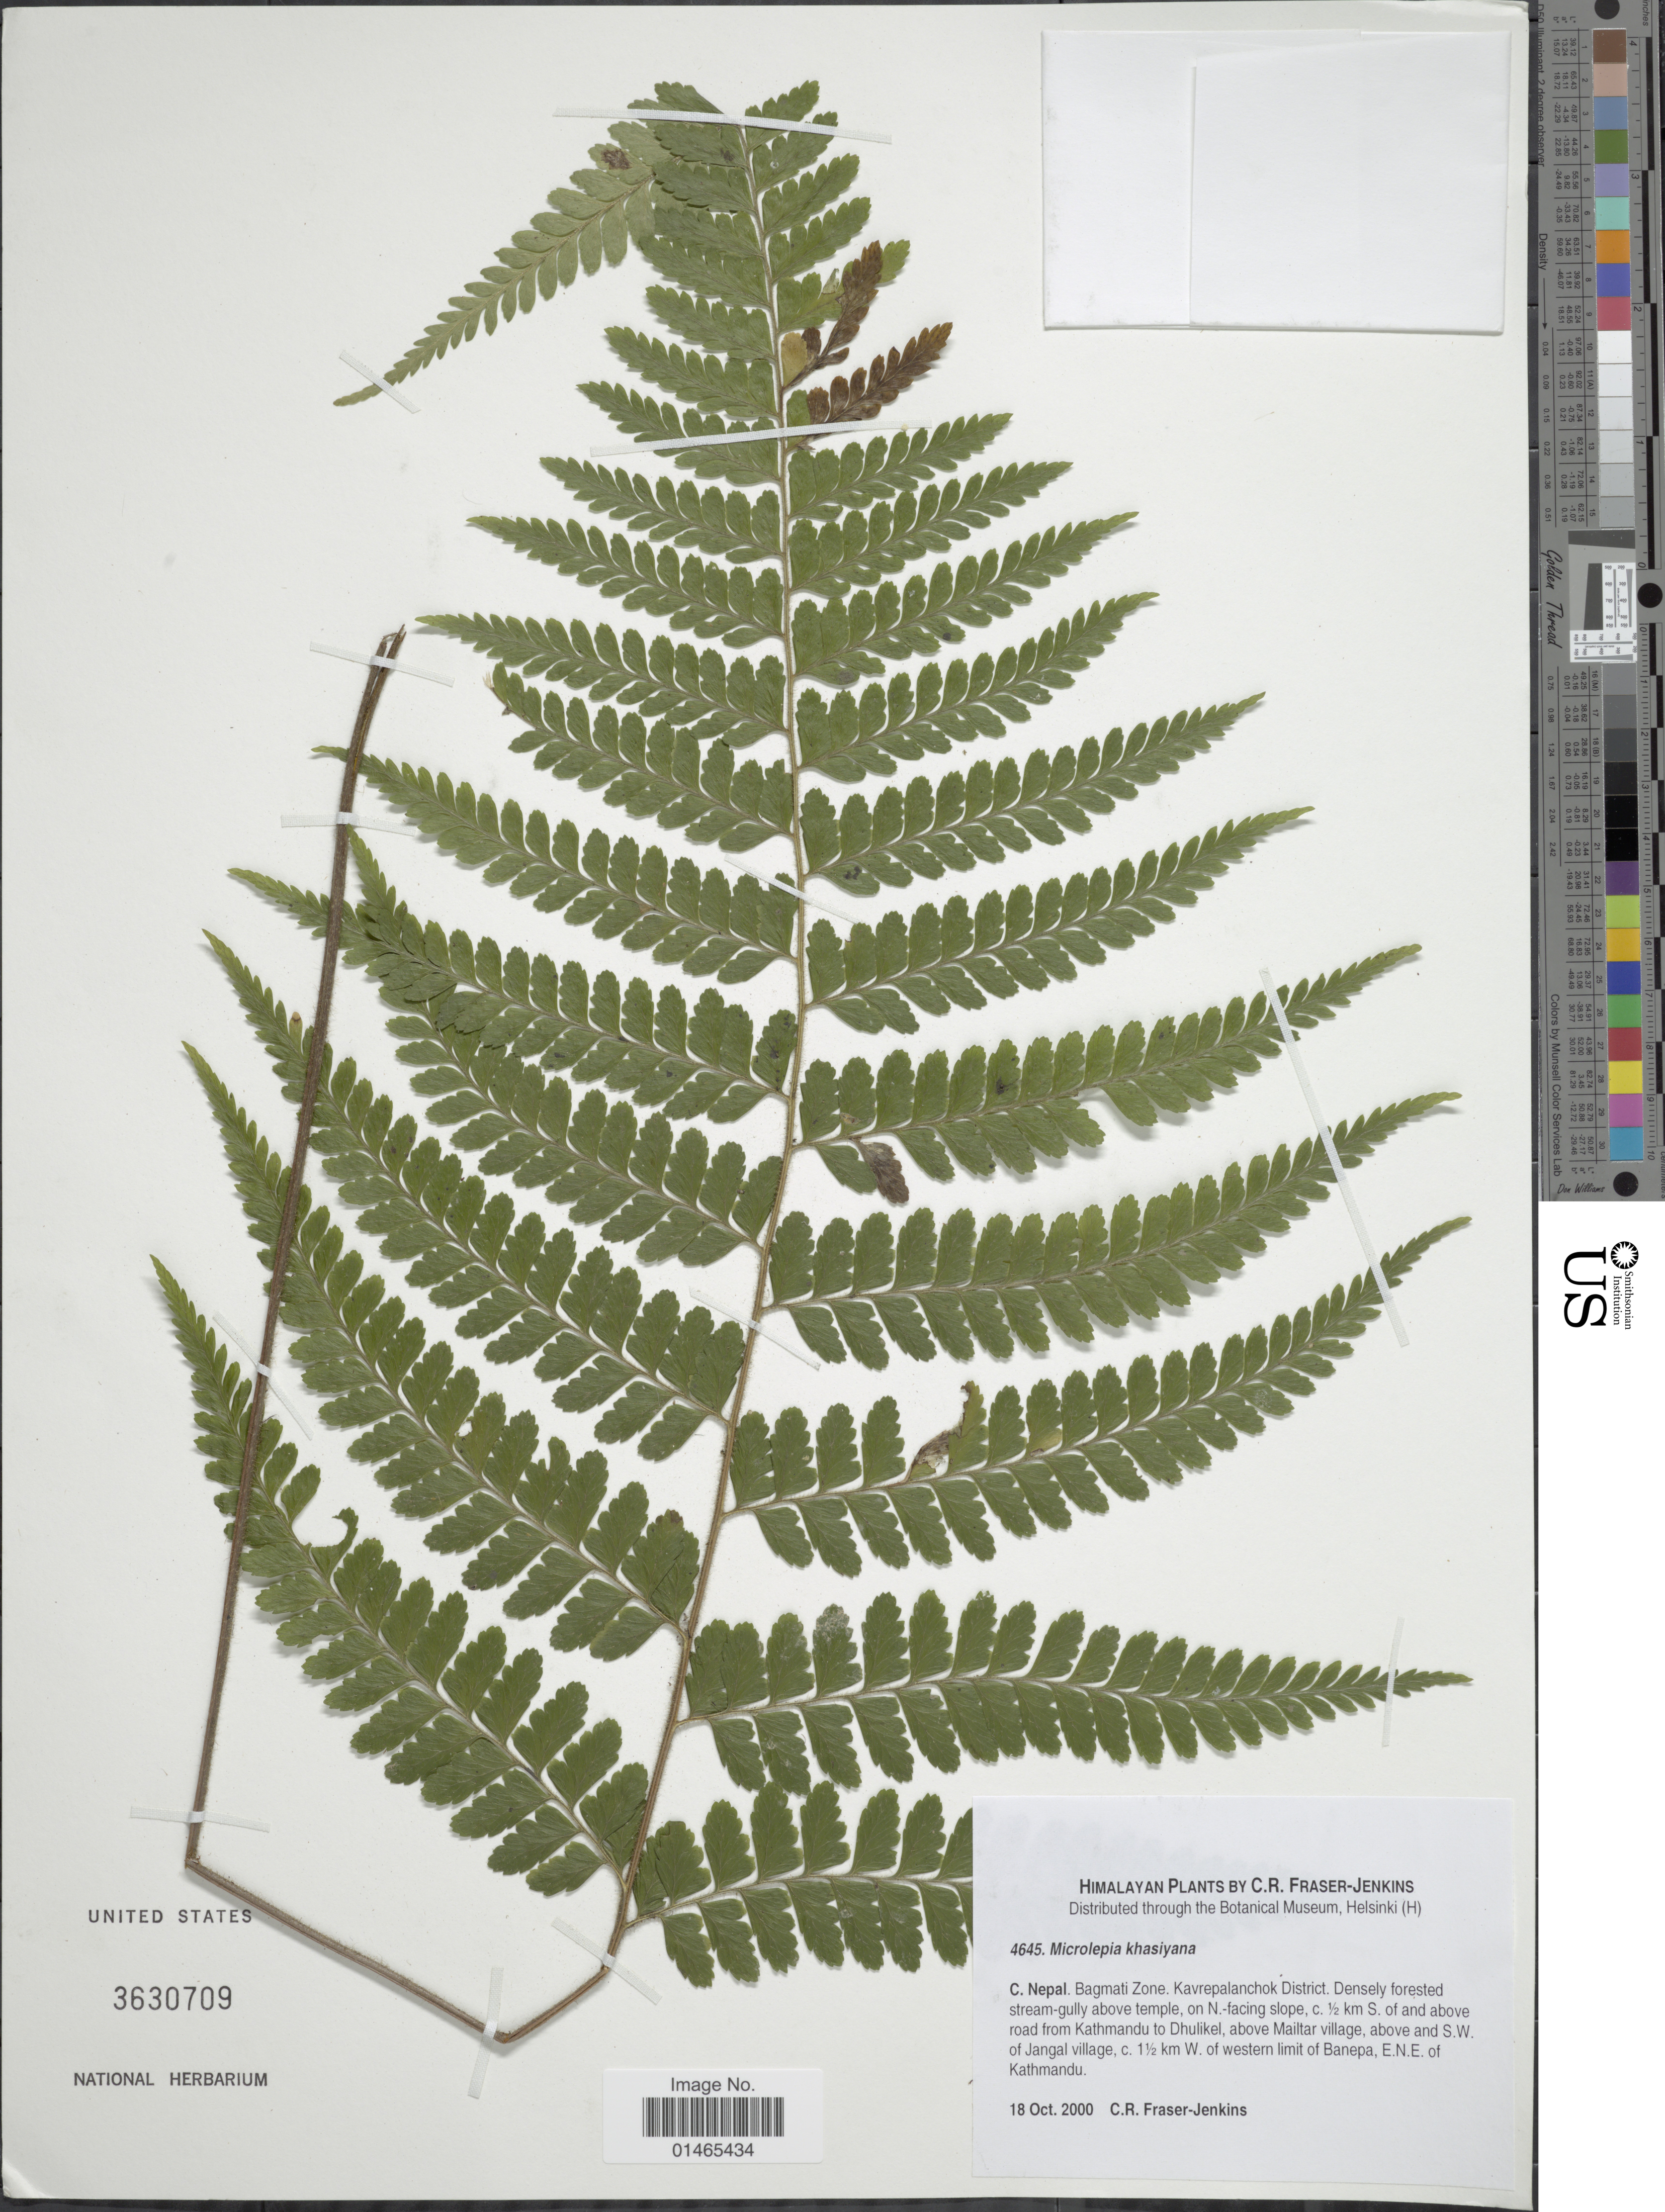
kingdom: Plantae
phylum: Tracheophyta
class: Polypodiopsida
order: Polypodiales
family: Dennstaedtiaceae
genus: Microlepia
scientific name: Microlepia khaysiana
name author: (Hook.) C. Presl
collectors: C. R. Fraser-Jenkins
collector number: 4645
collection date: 2000-12-18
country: Nepal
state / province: Bagmati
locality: Bagmati Zone, Kavrepalanchok District, Densely forested stream-gully above temple, on N -facing slope, c. 1/2 km S. of and above road from Kathmandu to Dhulikel, above Mailtar village, above and S.W. of jangal village, c.1 1/2 km W. of western limit of Banepa, E.N.E of Kathmandu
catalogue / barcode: US 3630709